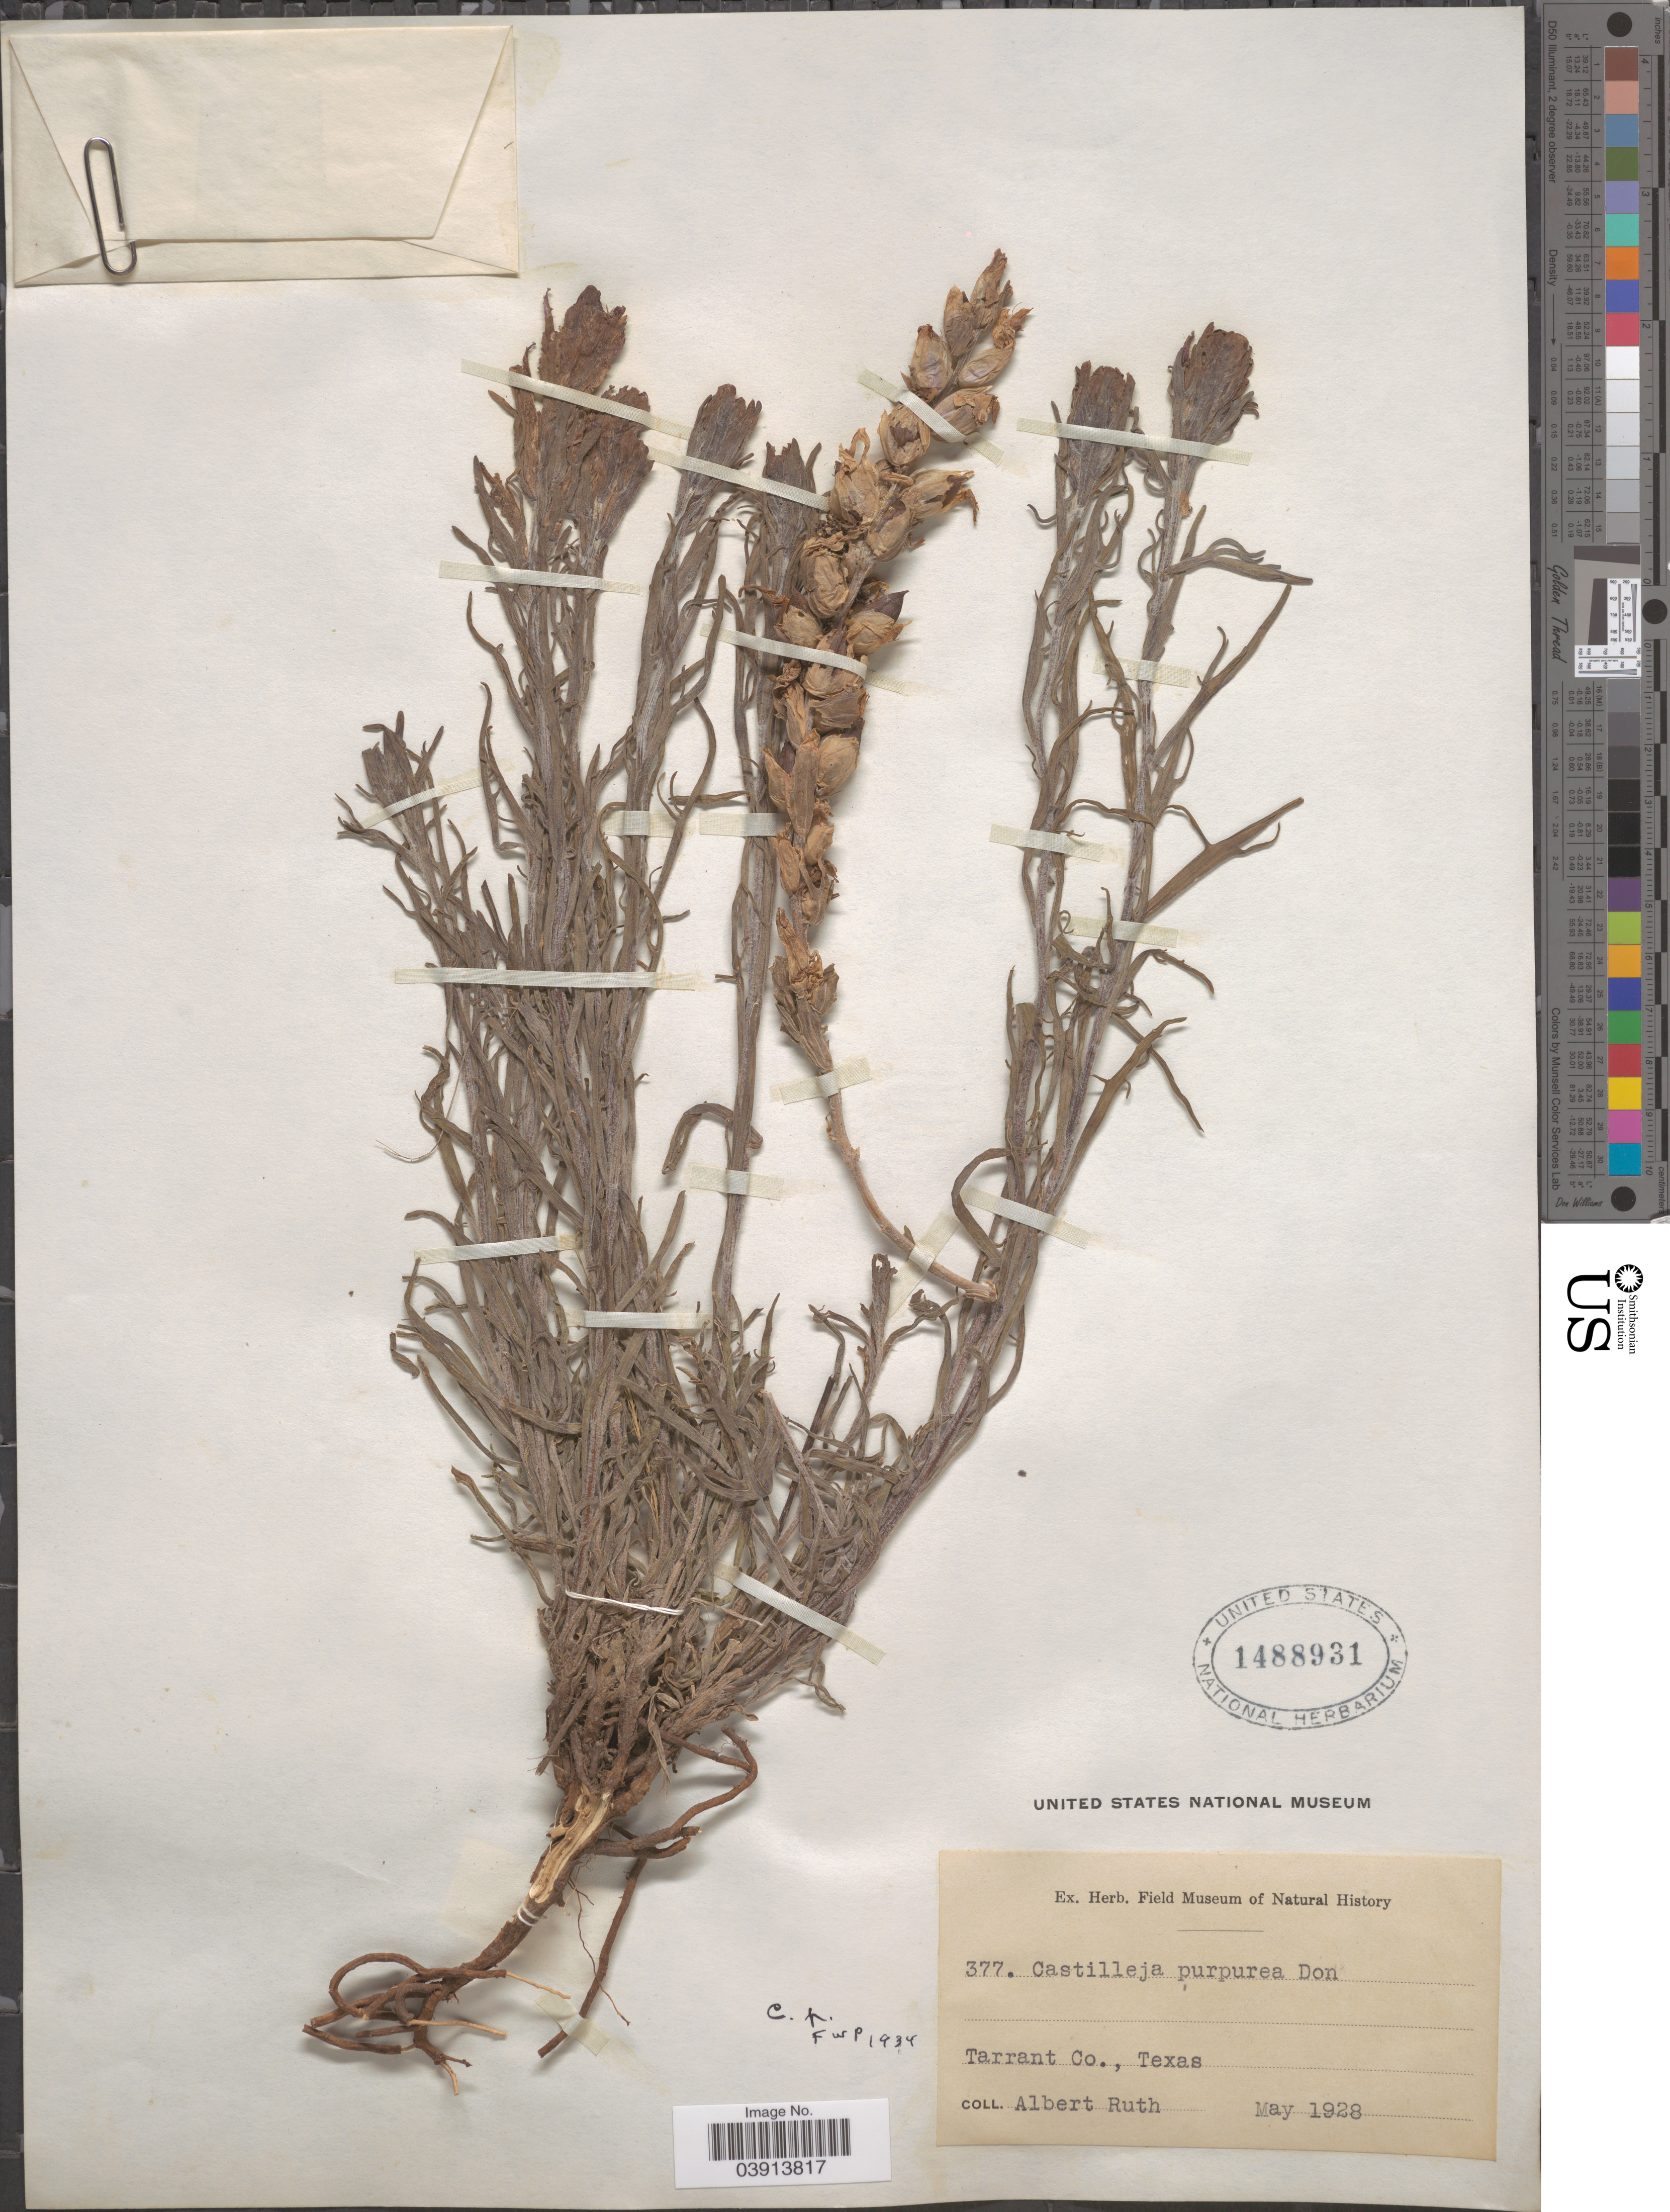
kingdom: Plantae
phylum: Tracheophyta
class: Magnoliopsida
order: Lamiales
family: Orobanchaceae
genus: Castilleja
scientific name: Castilleja purpurea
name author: (Nutt.) G. Don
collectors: A. Ruth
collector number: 377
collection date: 1928-05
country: United States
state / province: Texas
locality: Tarrant Co.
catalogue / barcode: US 1488931